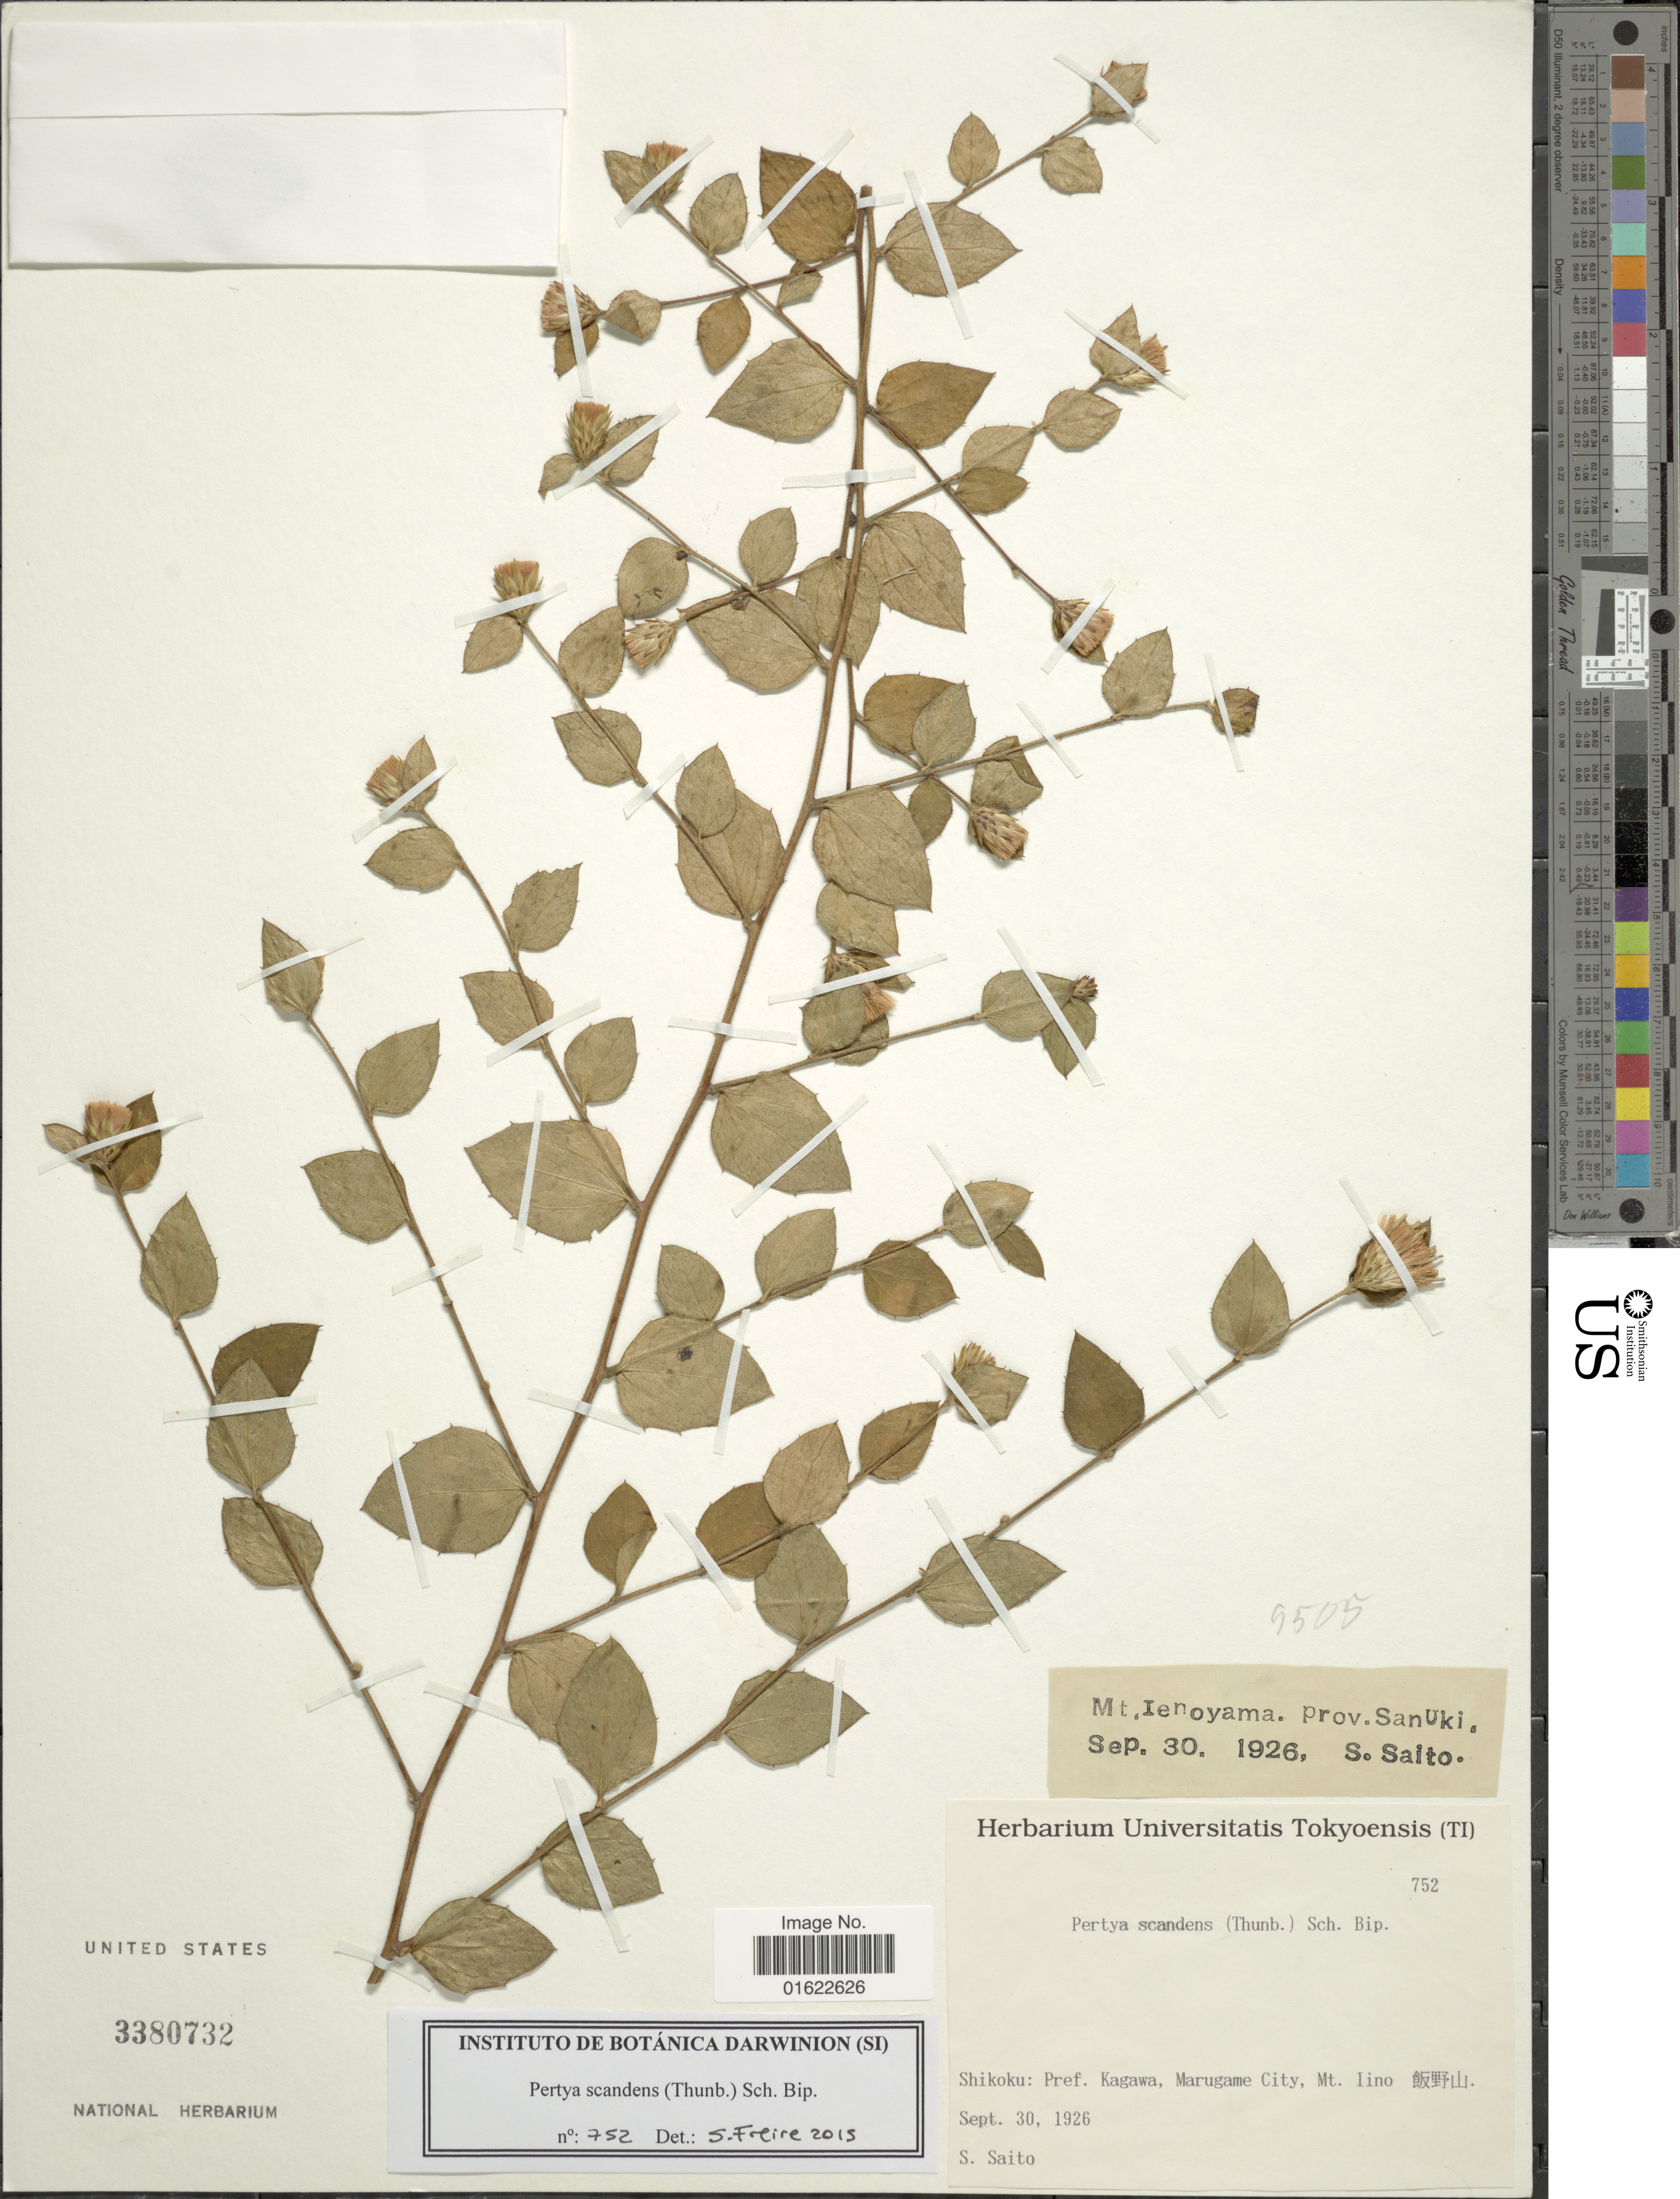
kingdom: Plantae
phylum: Tracheophyta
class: Magnoliopsida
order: Asterales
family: Asteraceae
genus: Pertya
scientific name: Pertya scandens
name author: (Thunb. ex Thunb.) Sch. Bip.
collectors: S. Saito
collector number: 752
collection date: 1926-09-30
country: Japan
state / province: Kagawa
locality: Shikoku, Marugame City, Mt. lino [Foreign script]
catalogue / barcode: US 3380732